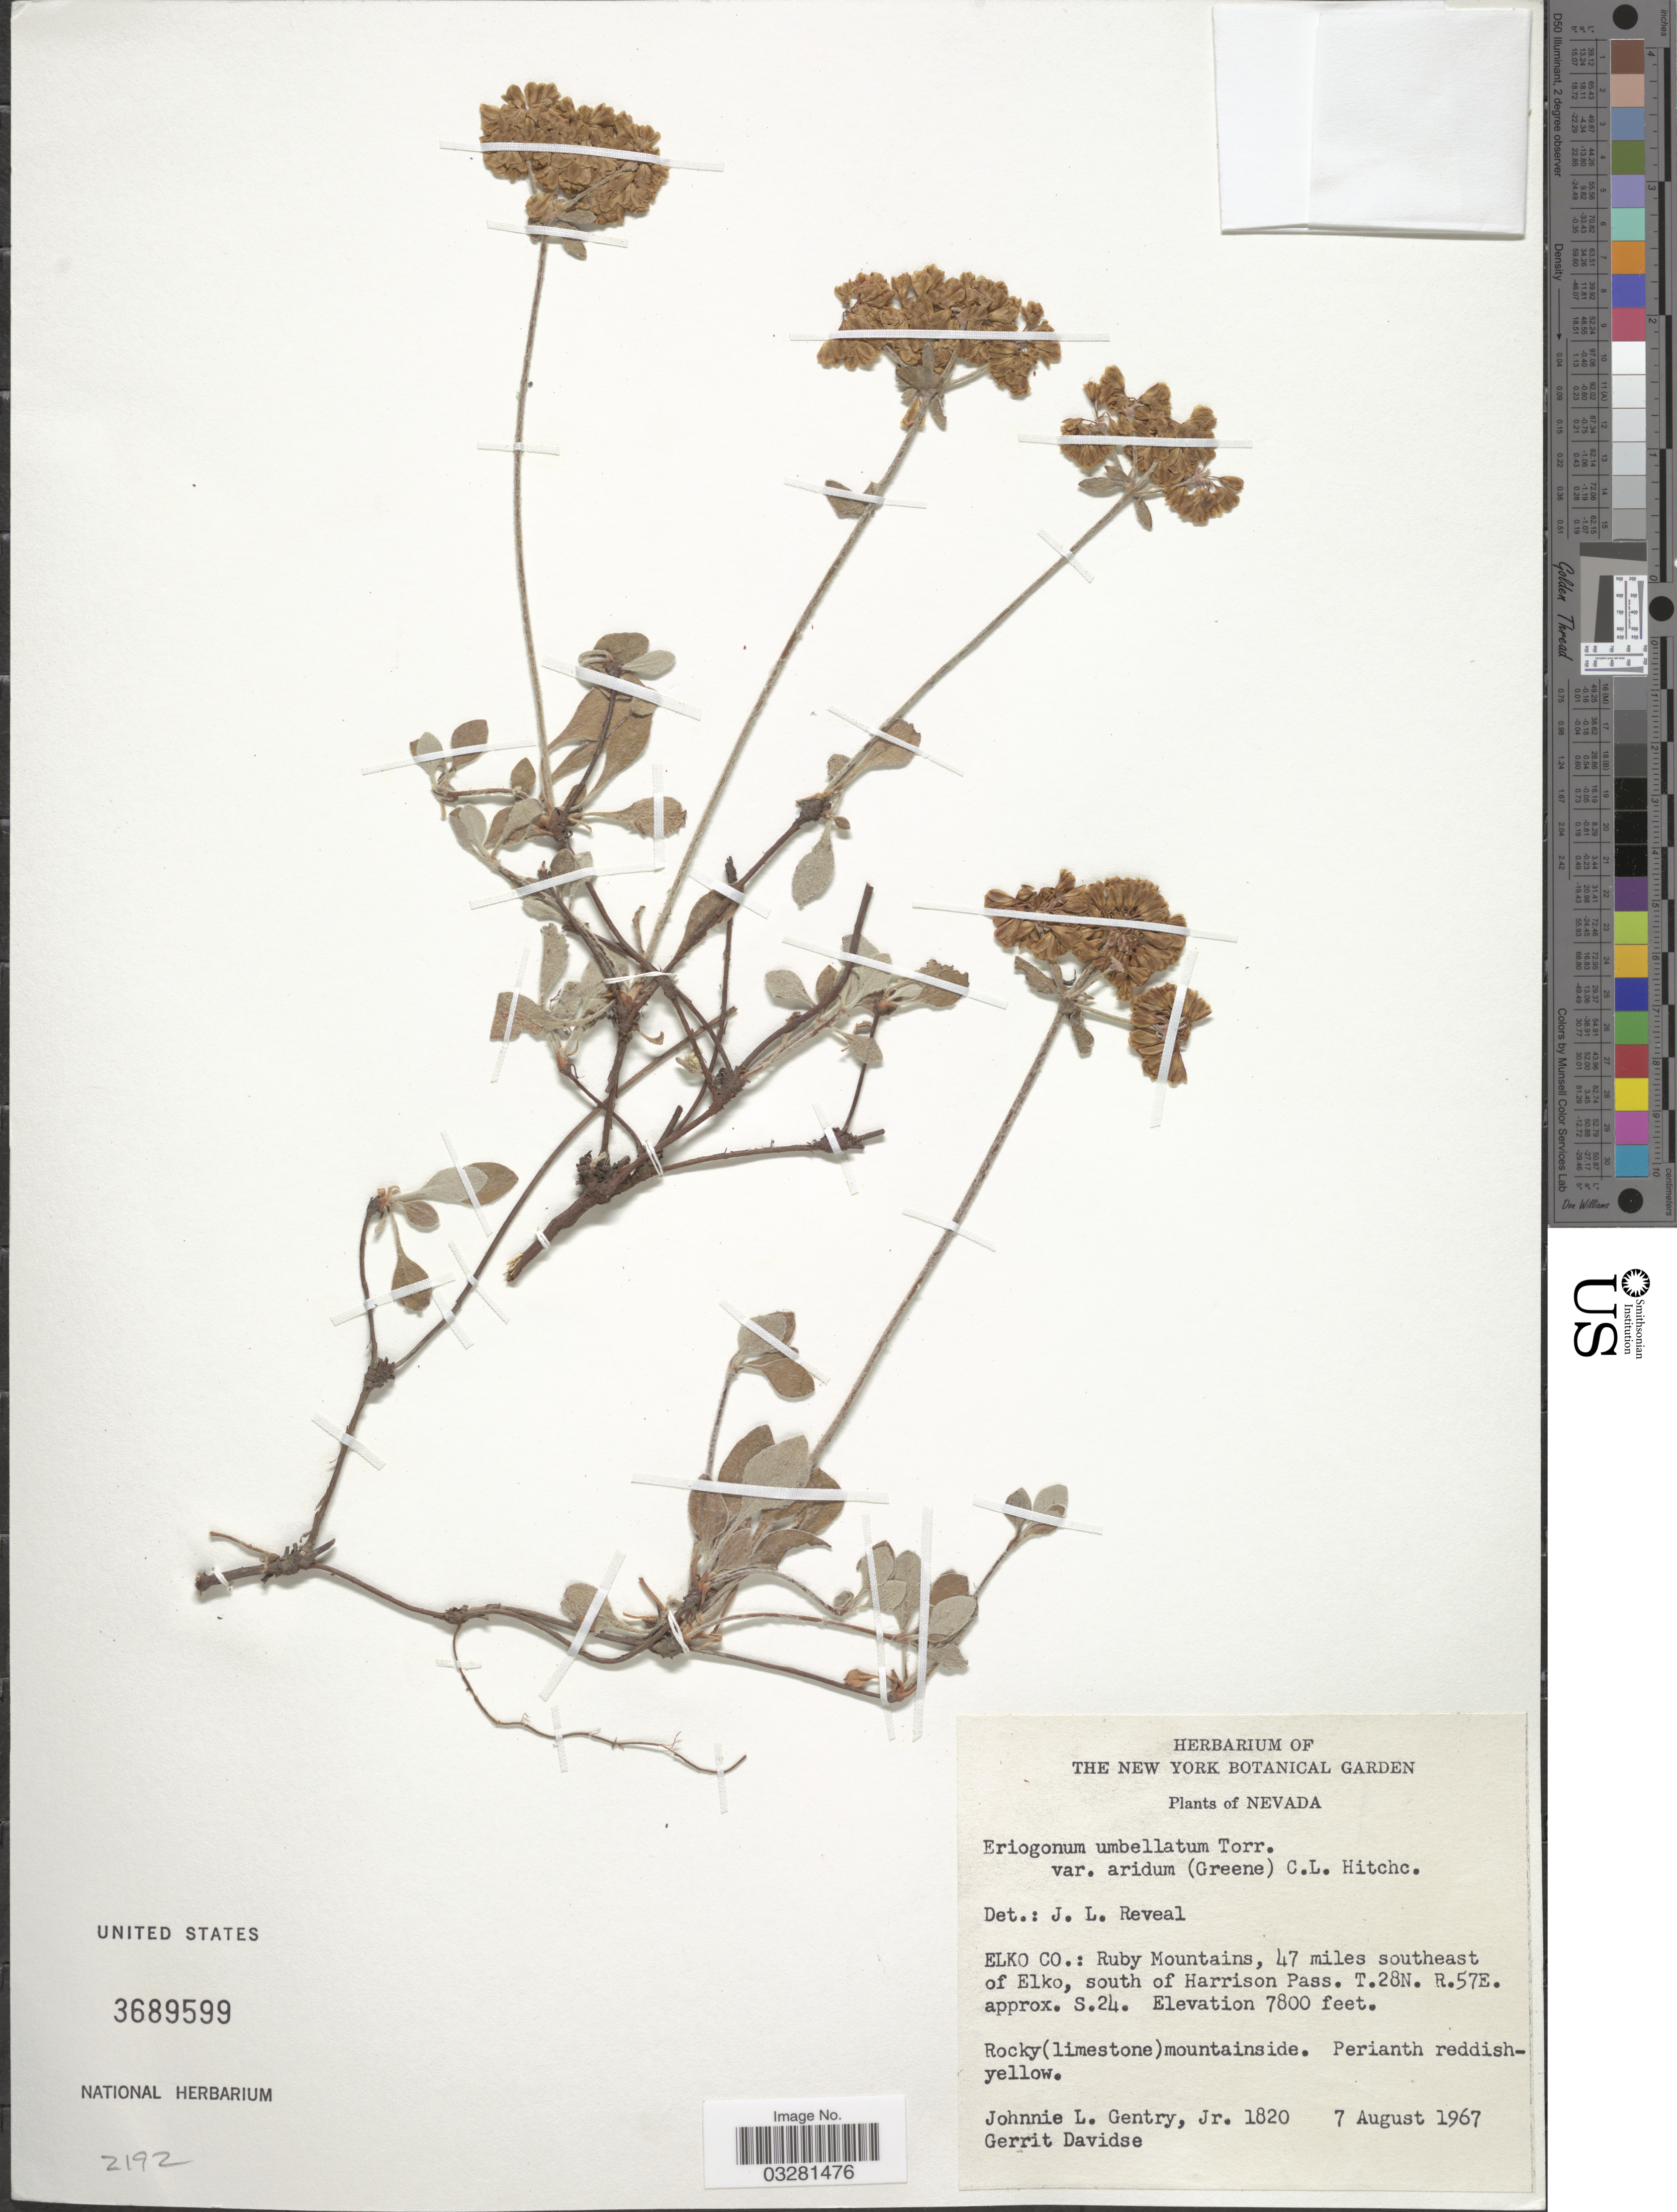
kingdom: Plantae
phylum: Tracheophyta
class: Magnoliopsida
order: Caryophyllales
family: Polygonaceae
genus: Eriogonum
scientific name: Eriogonum umbellatum var. aridum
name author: (S.W. Greene) C.L. Hitchc.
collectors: J. L. Gentry & G. Davidse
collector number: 1820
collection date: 1967-08-07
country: United States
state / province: Nevada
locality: Elko Co.: Ruby Mountains, 47 miles southeast of Elko, south of Harrison Pass. T.28N. R.57E. approx. S.24.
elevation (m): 2377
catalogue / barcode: US 3689599